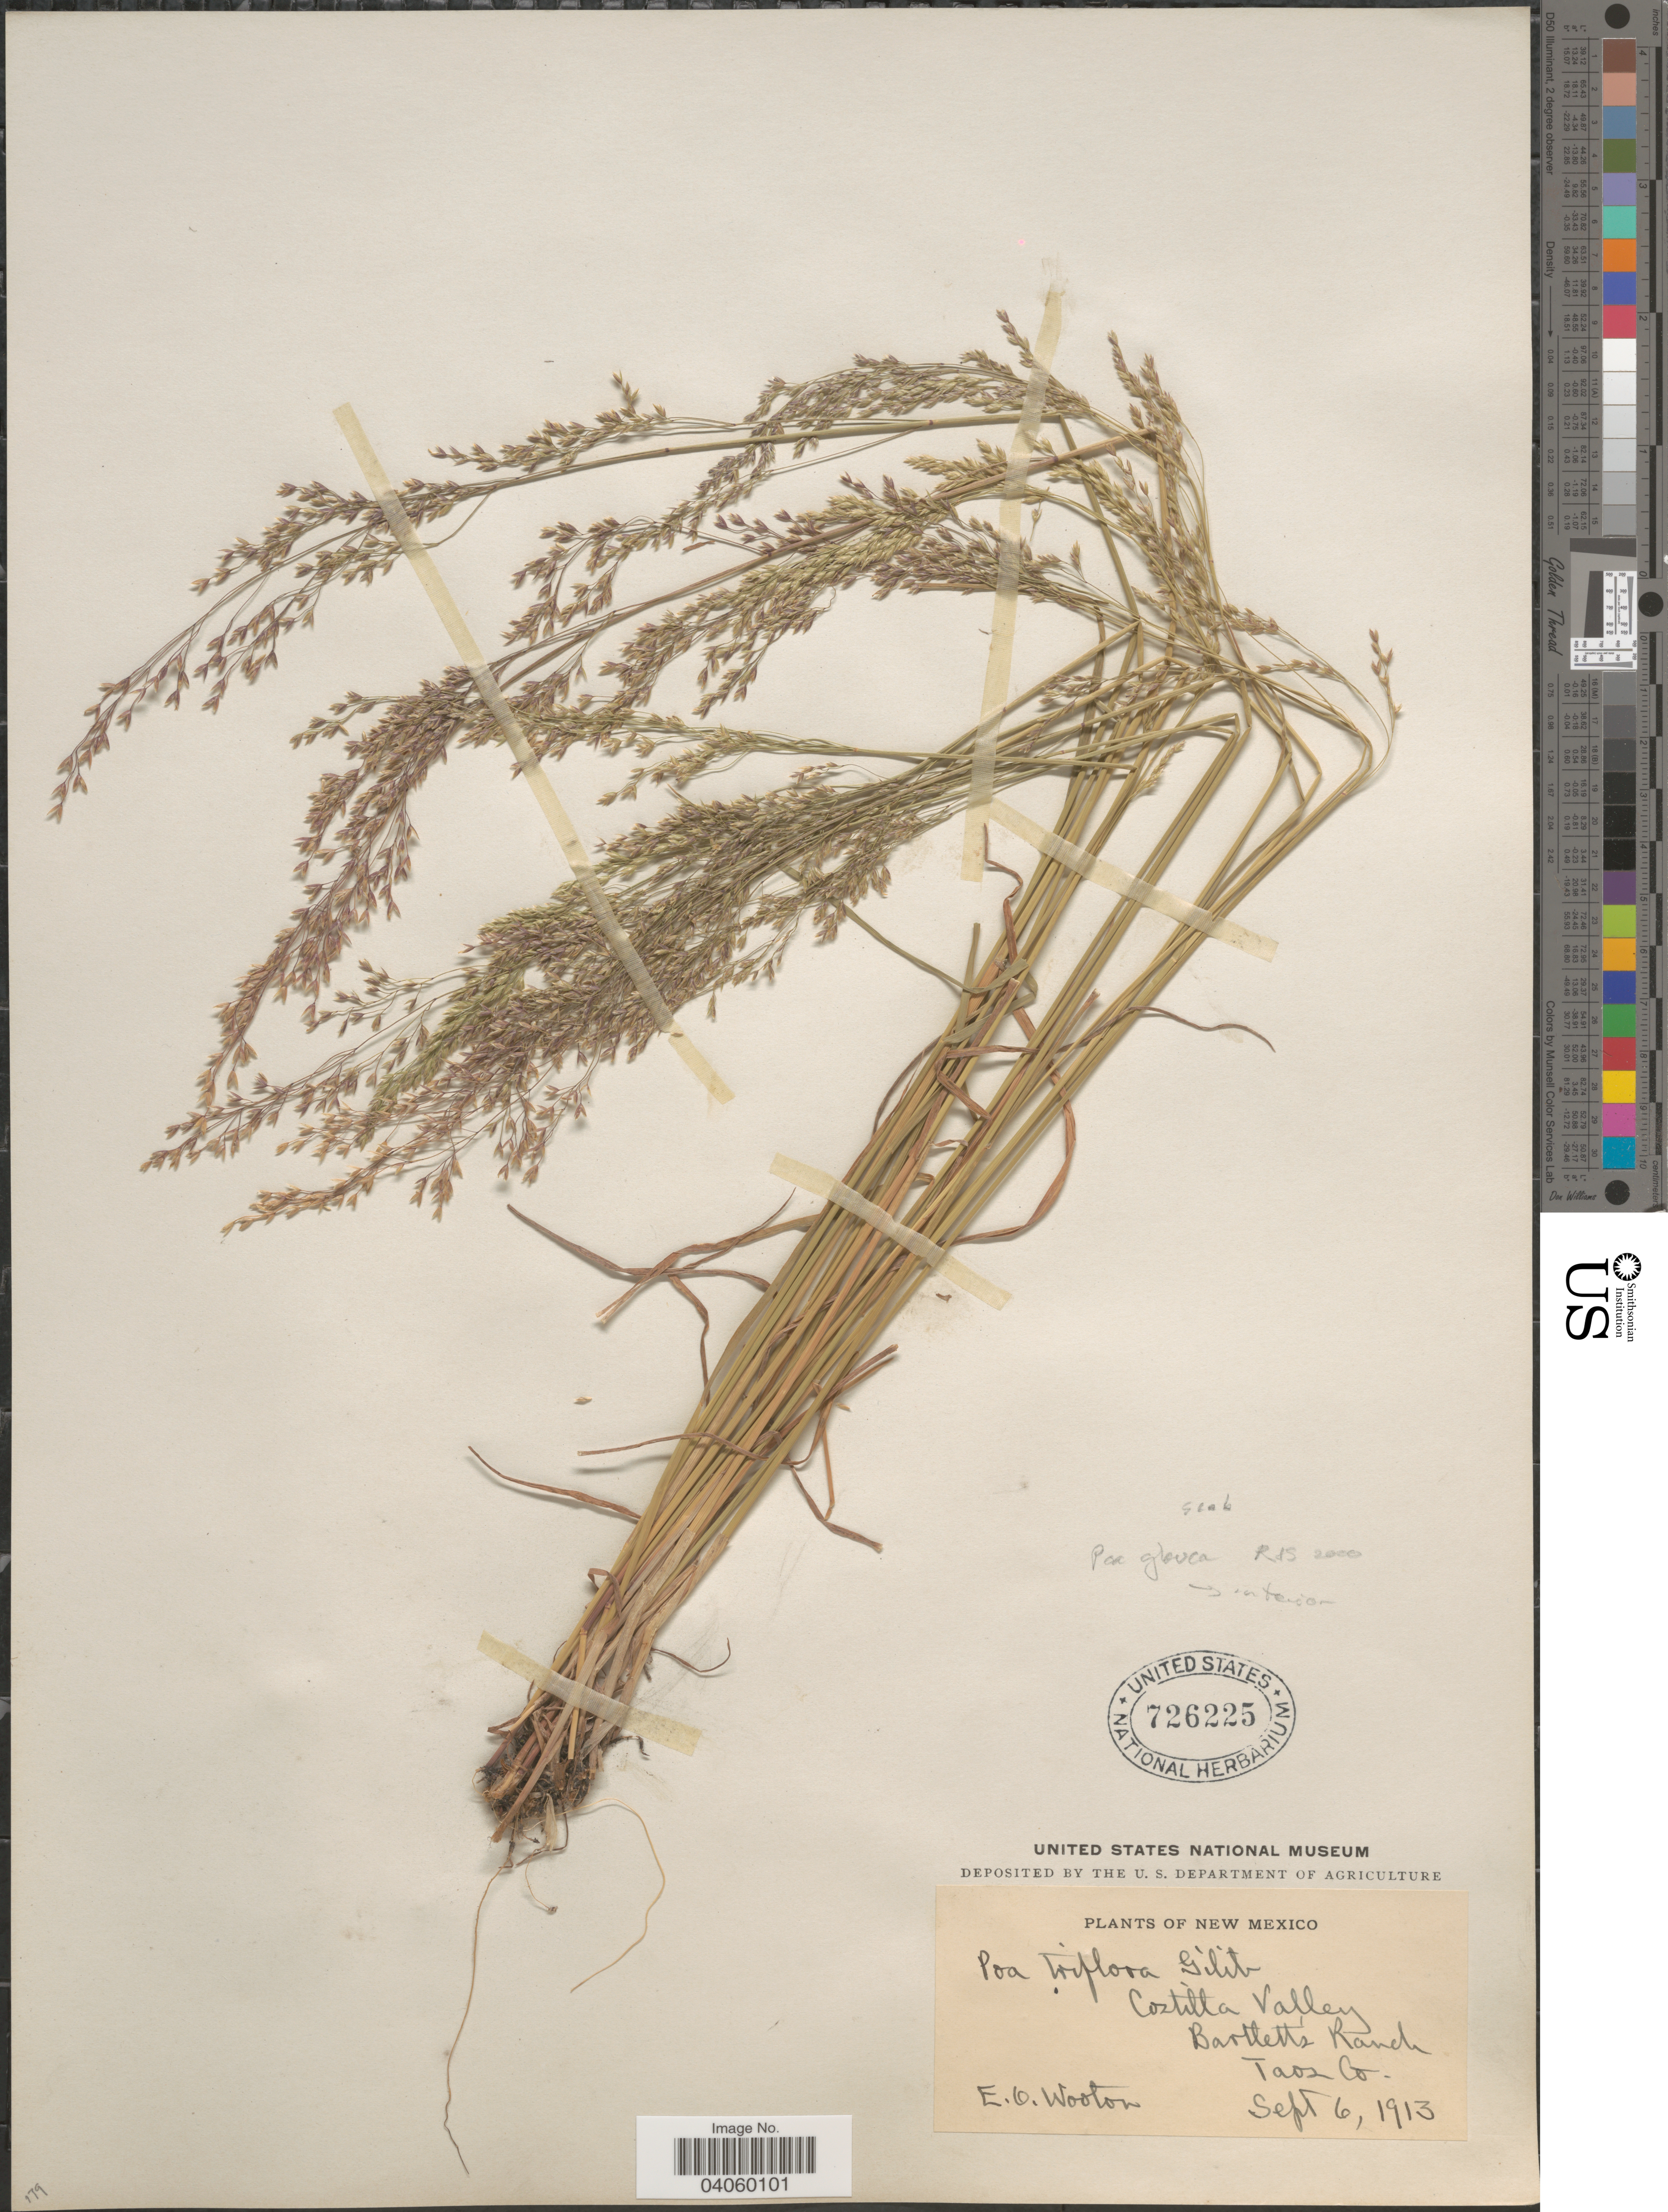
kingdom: Plantae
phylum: Tracheophyta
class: Liliopsida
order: Poales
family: Poaceae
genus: Poa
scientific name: Poa interior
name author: Rydb.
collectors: E. O. Wooton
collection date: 1913-09-06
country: United States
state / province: New Mexico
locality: Costilla Valley. Bartlett's Ranch. Taos Co.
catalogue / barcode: US 726225